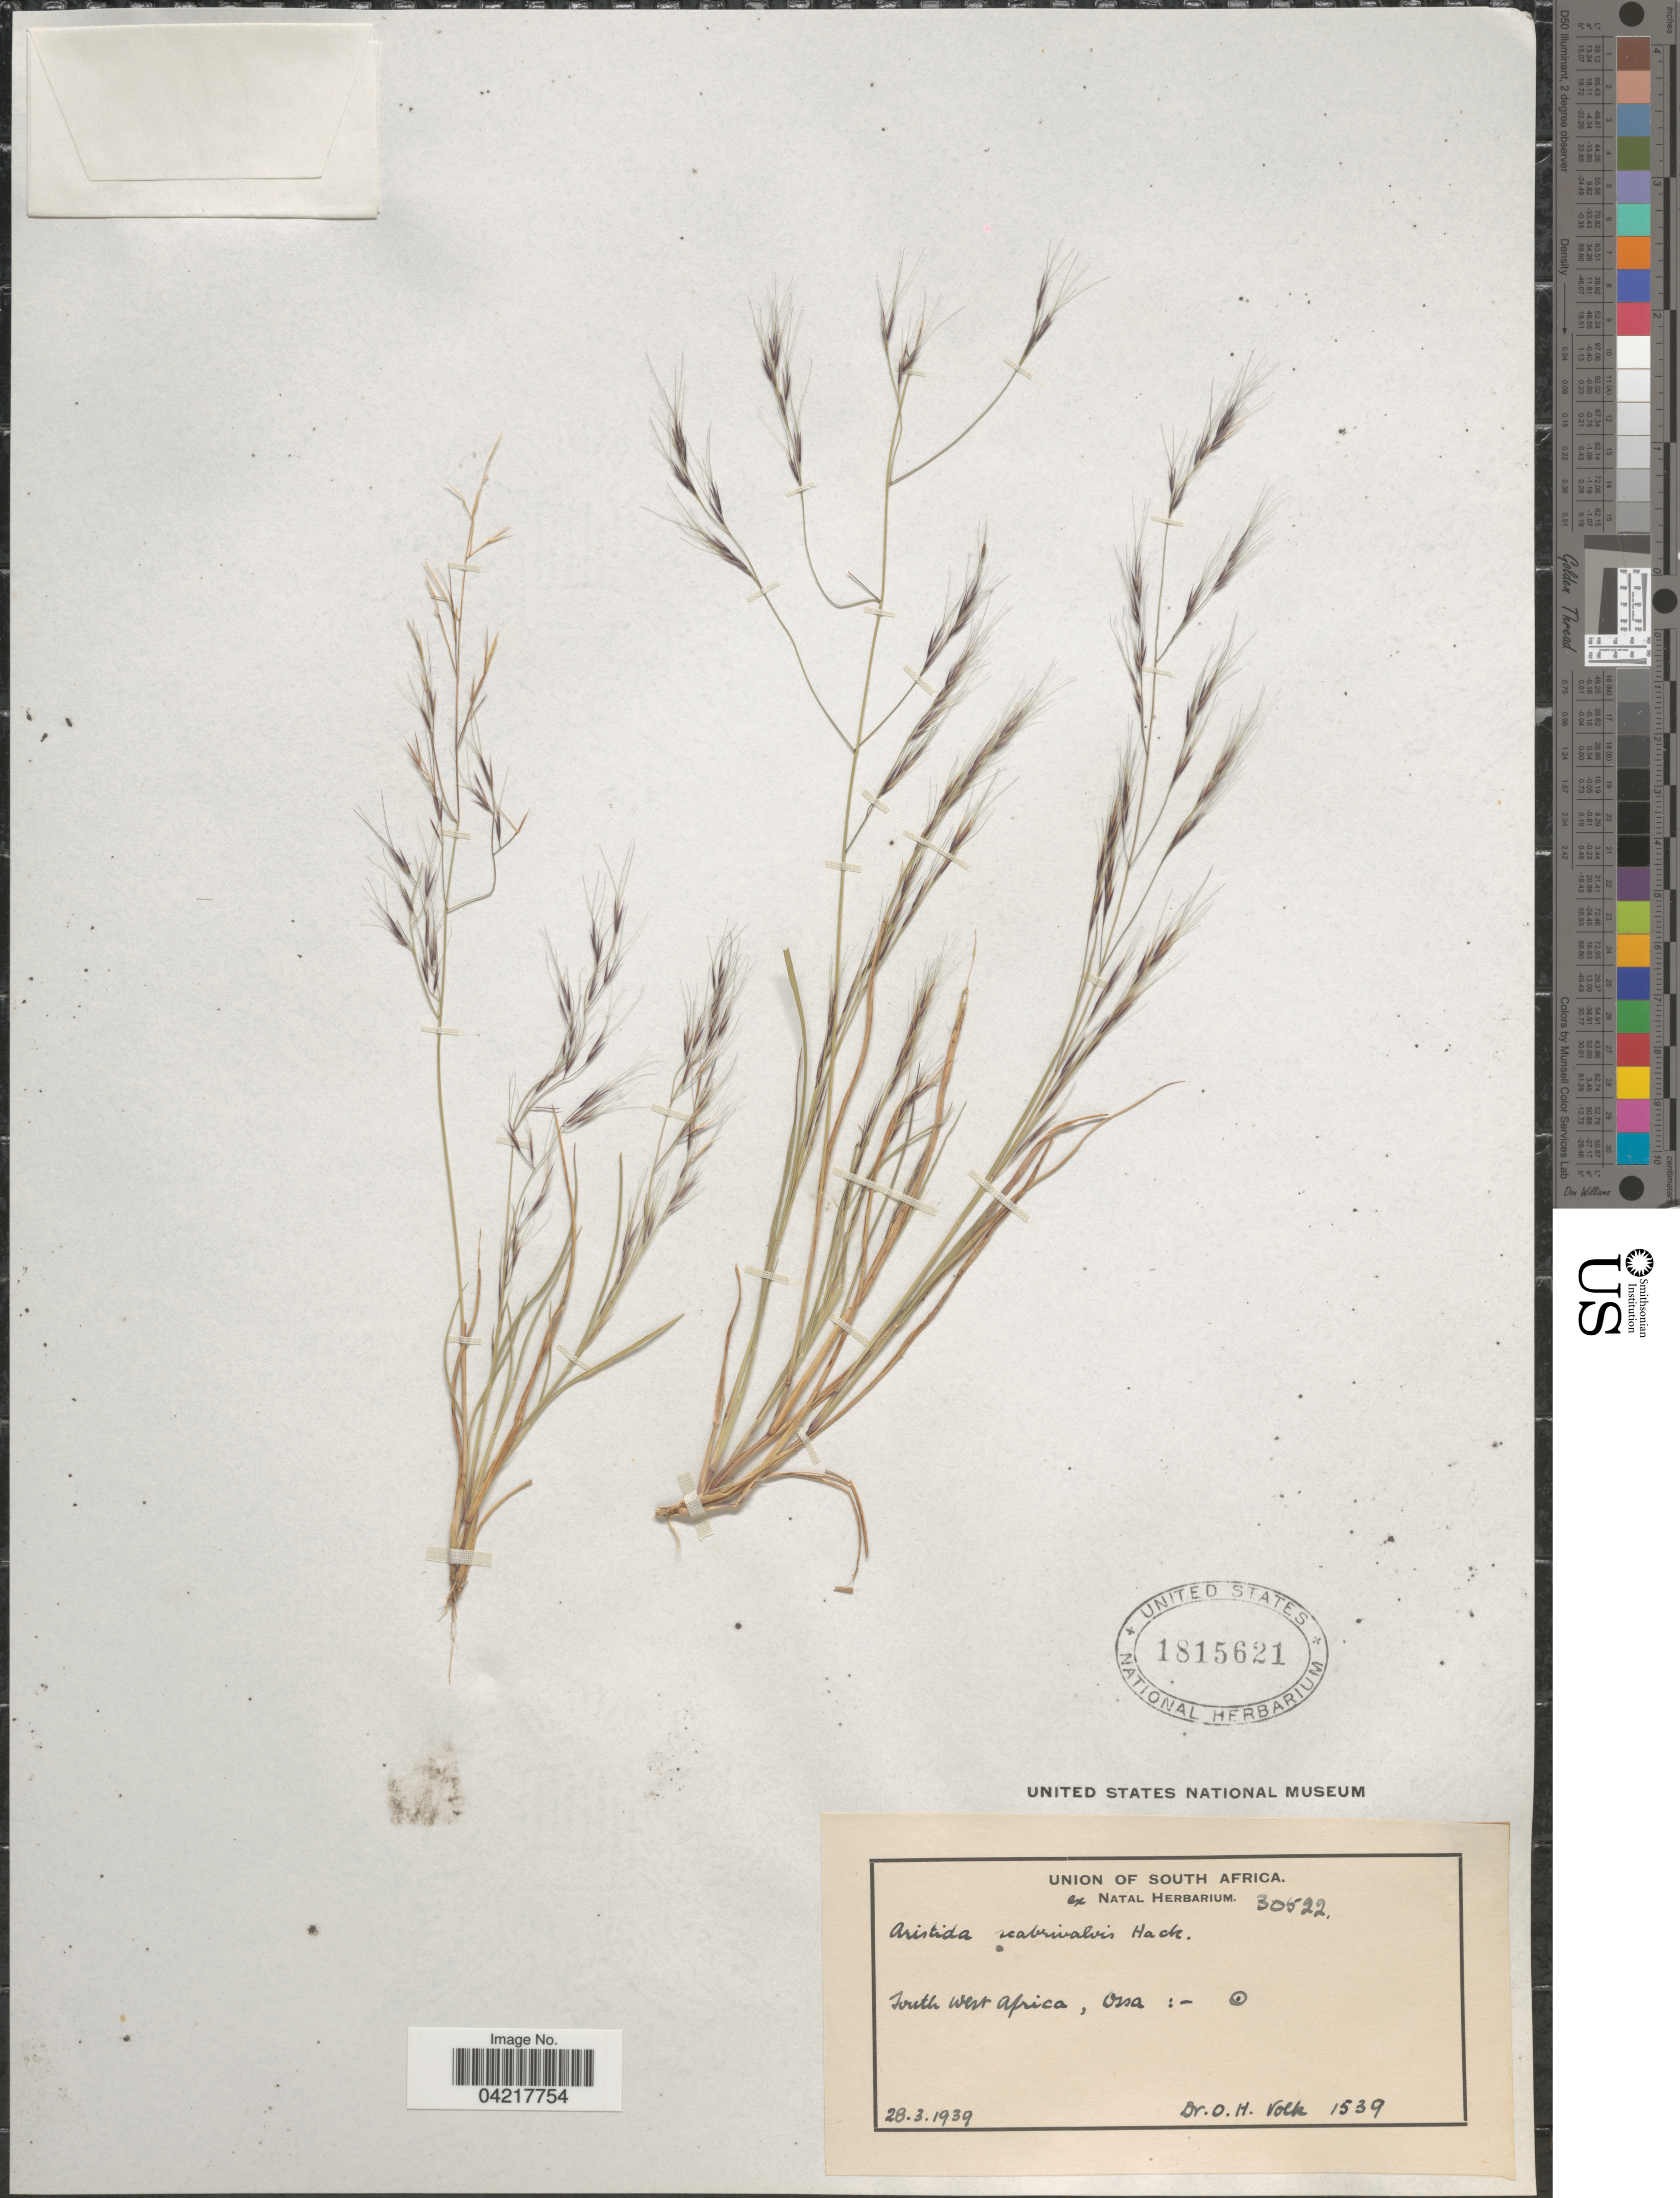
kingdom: Plantae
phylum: Tracheophyta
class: Liliopsida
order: Poales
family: Poaceae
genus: Aristida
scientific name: Aristida scabrivalvis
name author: Hack.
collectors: O. Volk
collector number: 1539/30522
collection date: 1939-03-28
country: Namibia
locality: South West Africa, Ossa.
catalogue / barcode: US 1815621